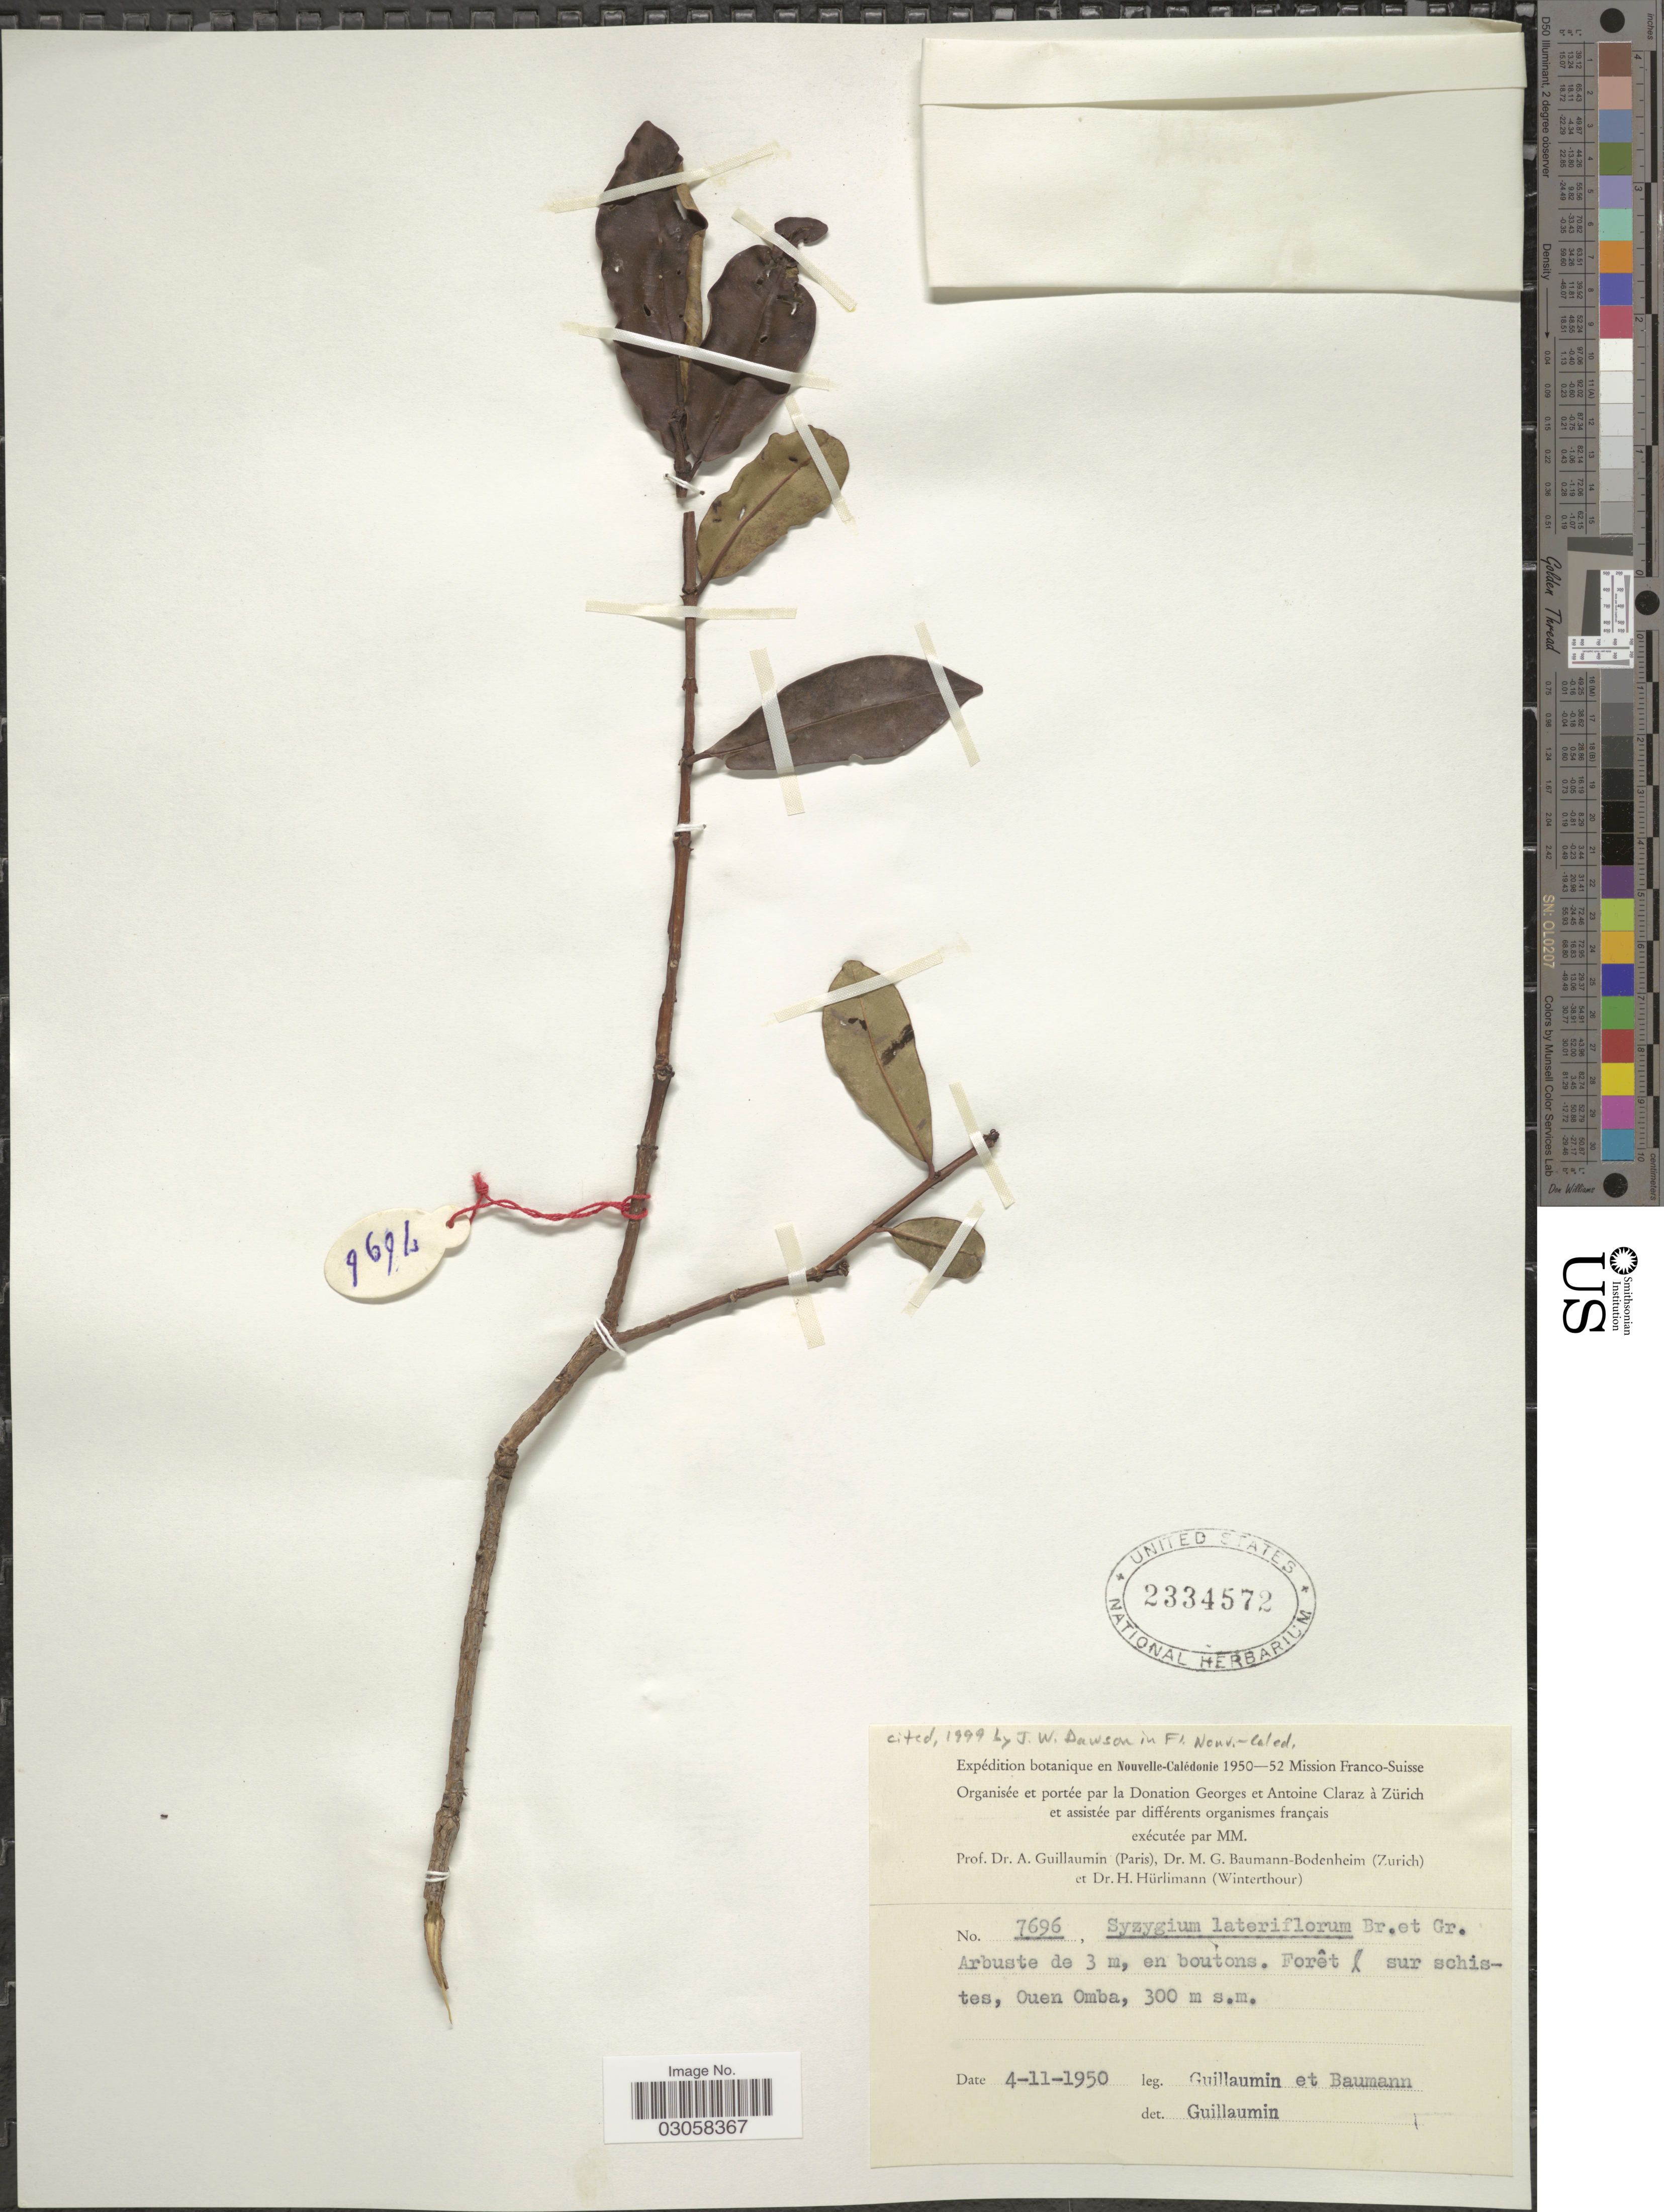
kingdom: Plantae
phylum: Tracheophyta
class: Magnoliopsida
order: Myrtales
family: Myrtaceae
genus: Syzygium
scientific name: Syzygium lateriflorum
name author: Brongn. & Gris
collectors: A. Guillaumin & M. G. Baumann-Bodenheim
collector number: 7696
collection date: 1950-11-04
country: New Caledonia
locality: Nouvelle-Calédonie. Forêt sur schistes, Ouen Omba.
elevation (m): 300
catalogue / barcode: US 2334572